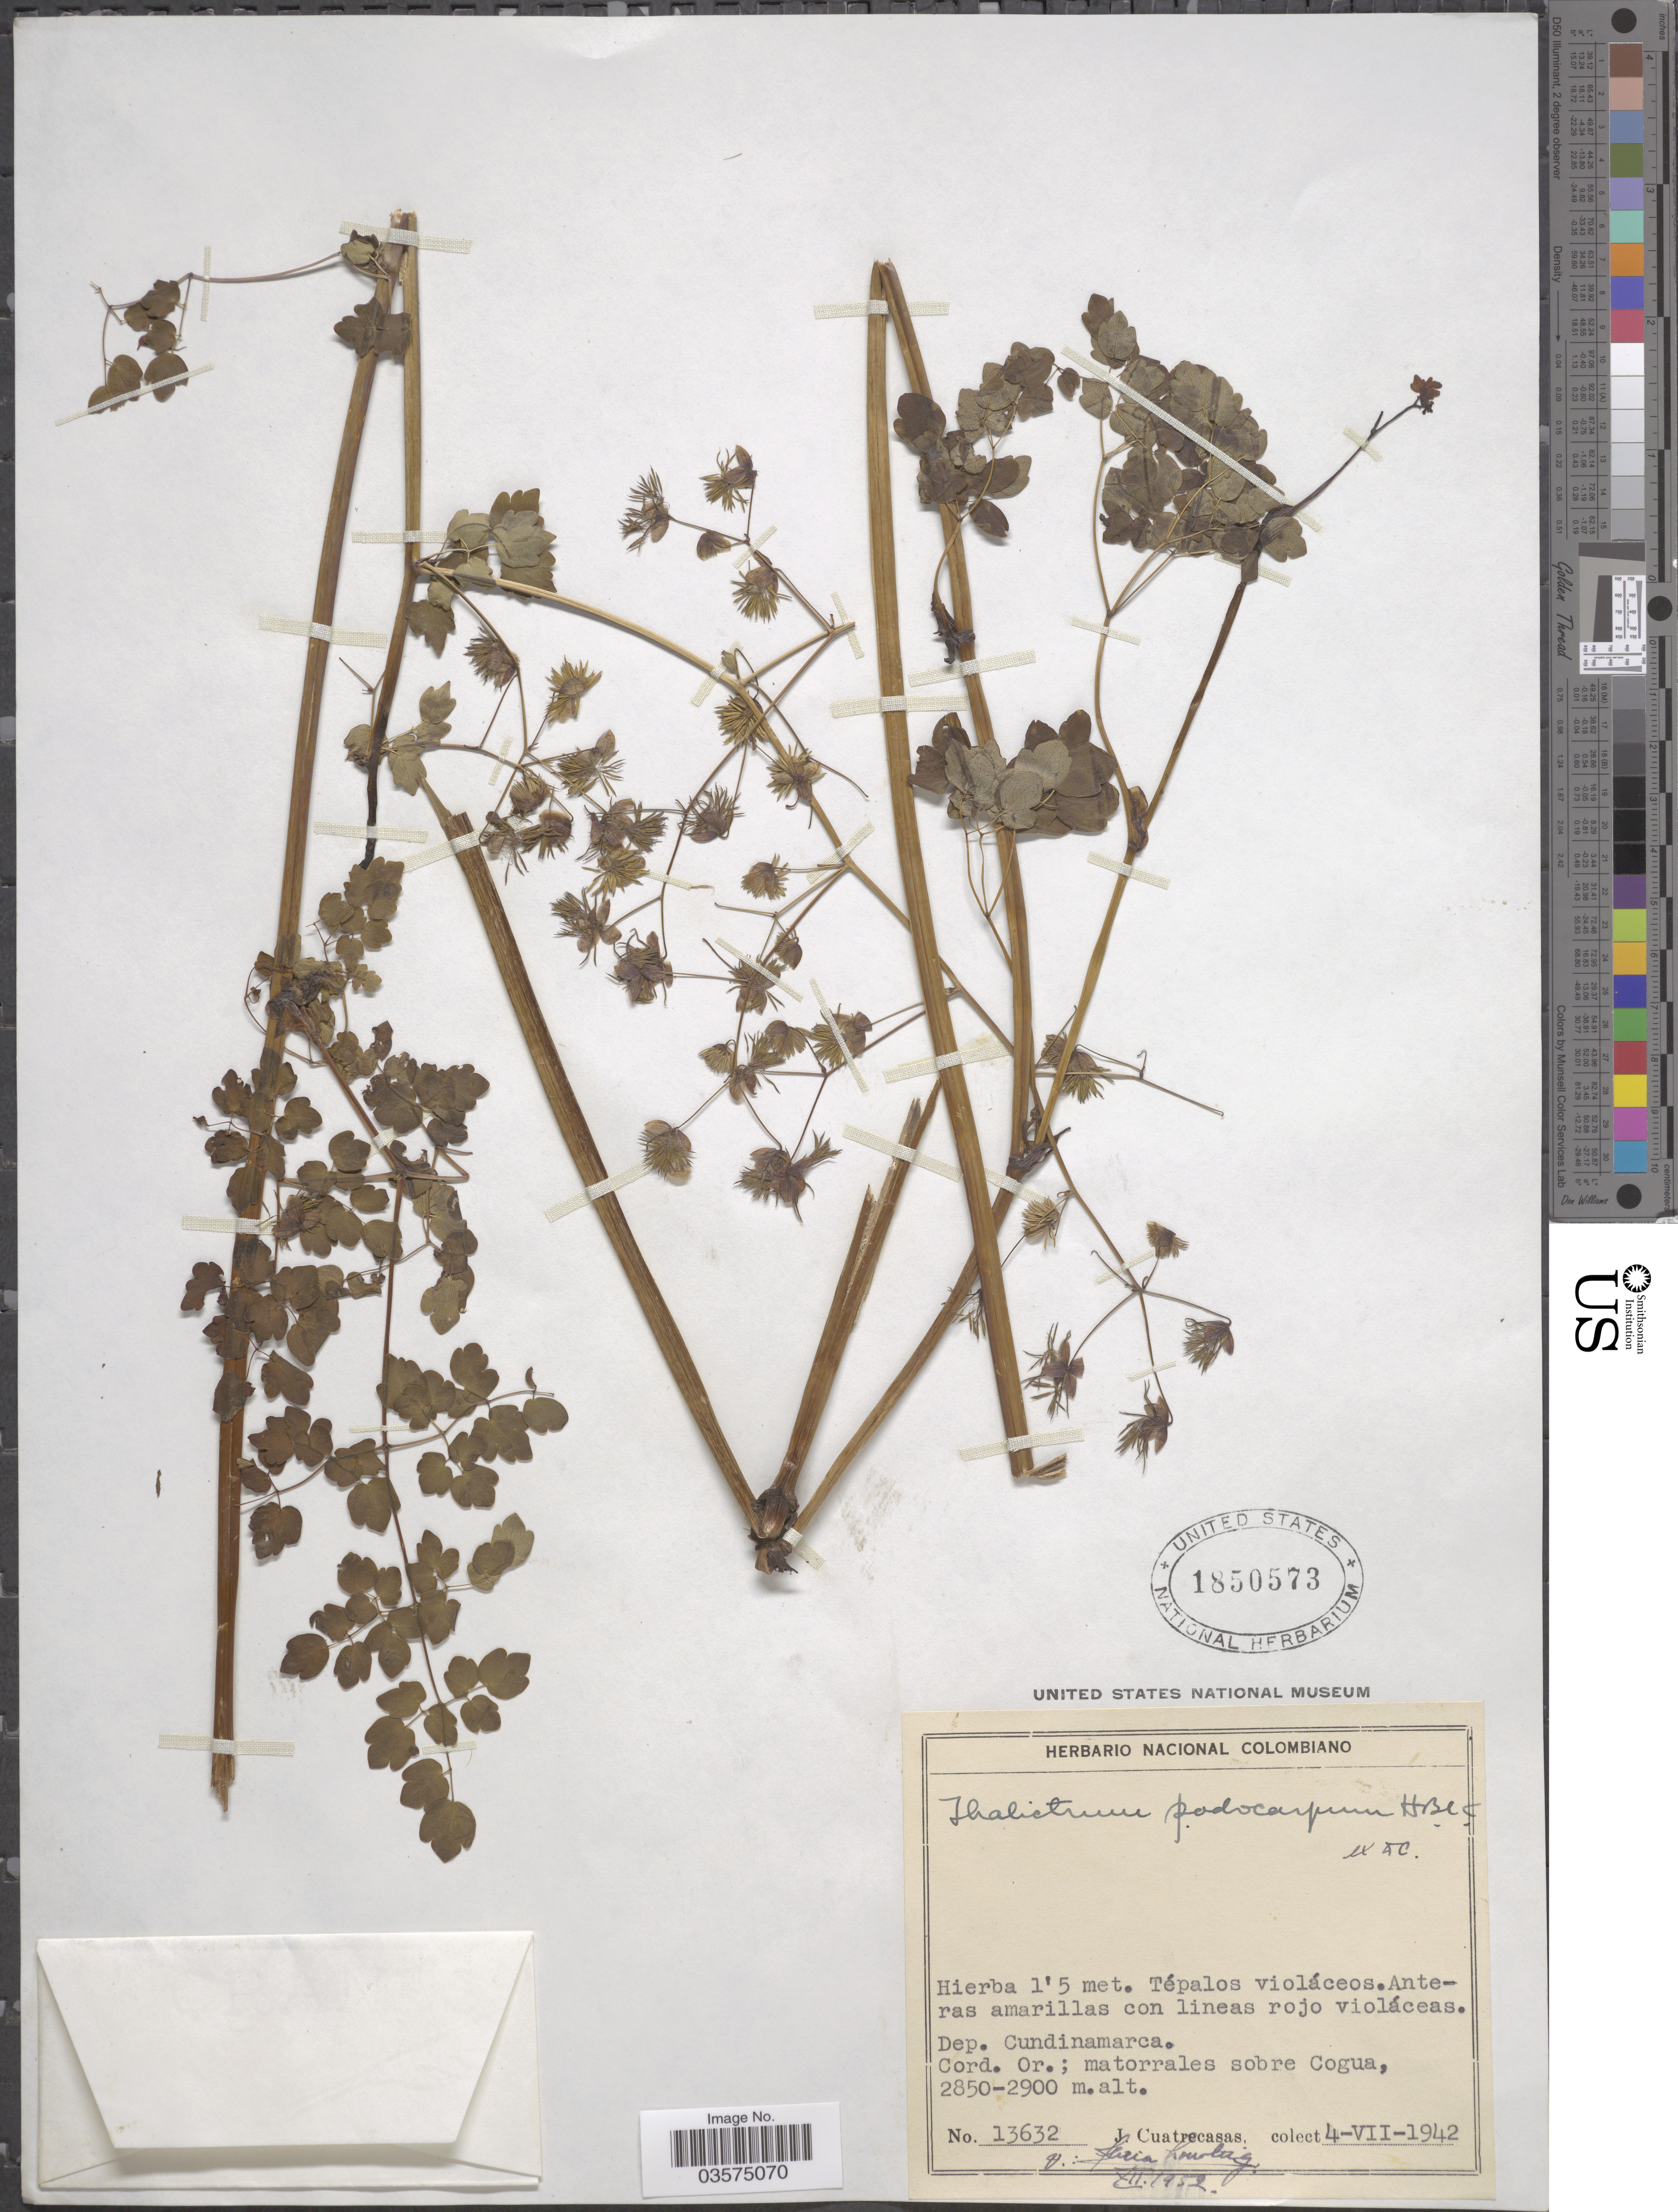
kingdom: Plantae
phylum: Tracheophyta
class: Magnoliopsida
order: Ranunculales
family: Ranunculaceae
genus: Thalictrum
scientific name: Thalictrum podocarpum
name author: Kunth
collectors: J. Cuatrecasas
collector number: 13632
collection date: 1942-07-04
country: Colombia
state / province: Cundinamarca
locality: Dep. Cundinamarca. Cord. Or.; matorrales sobre Cogua.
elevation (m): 2850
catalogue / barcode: US 1850573